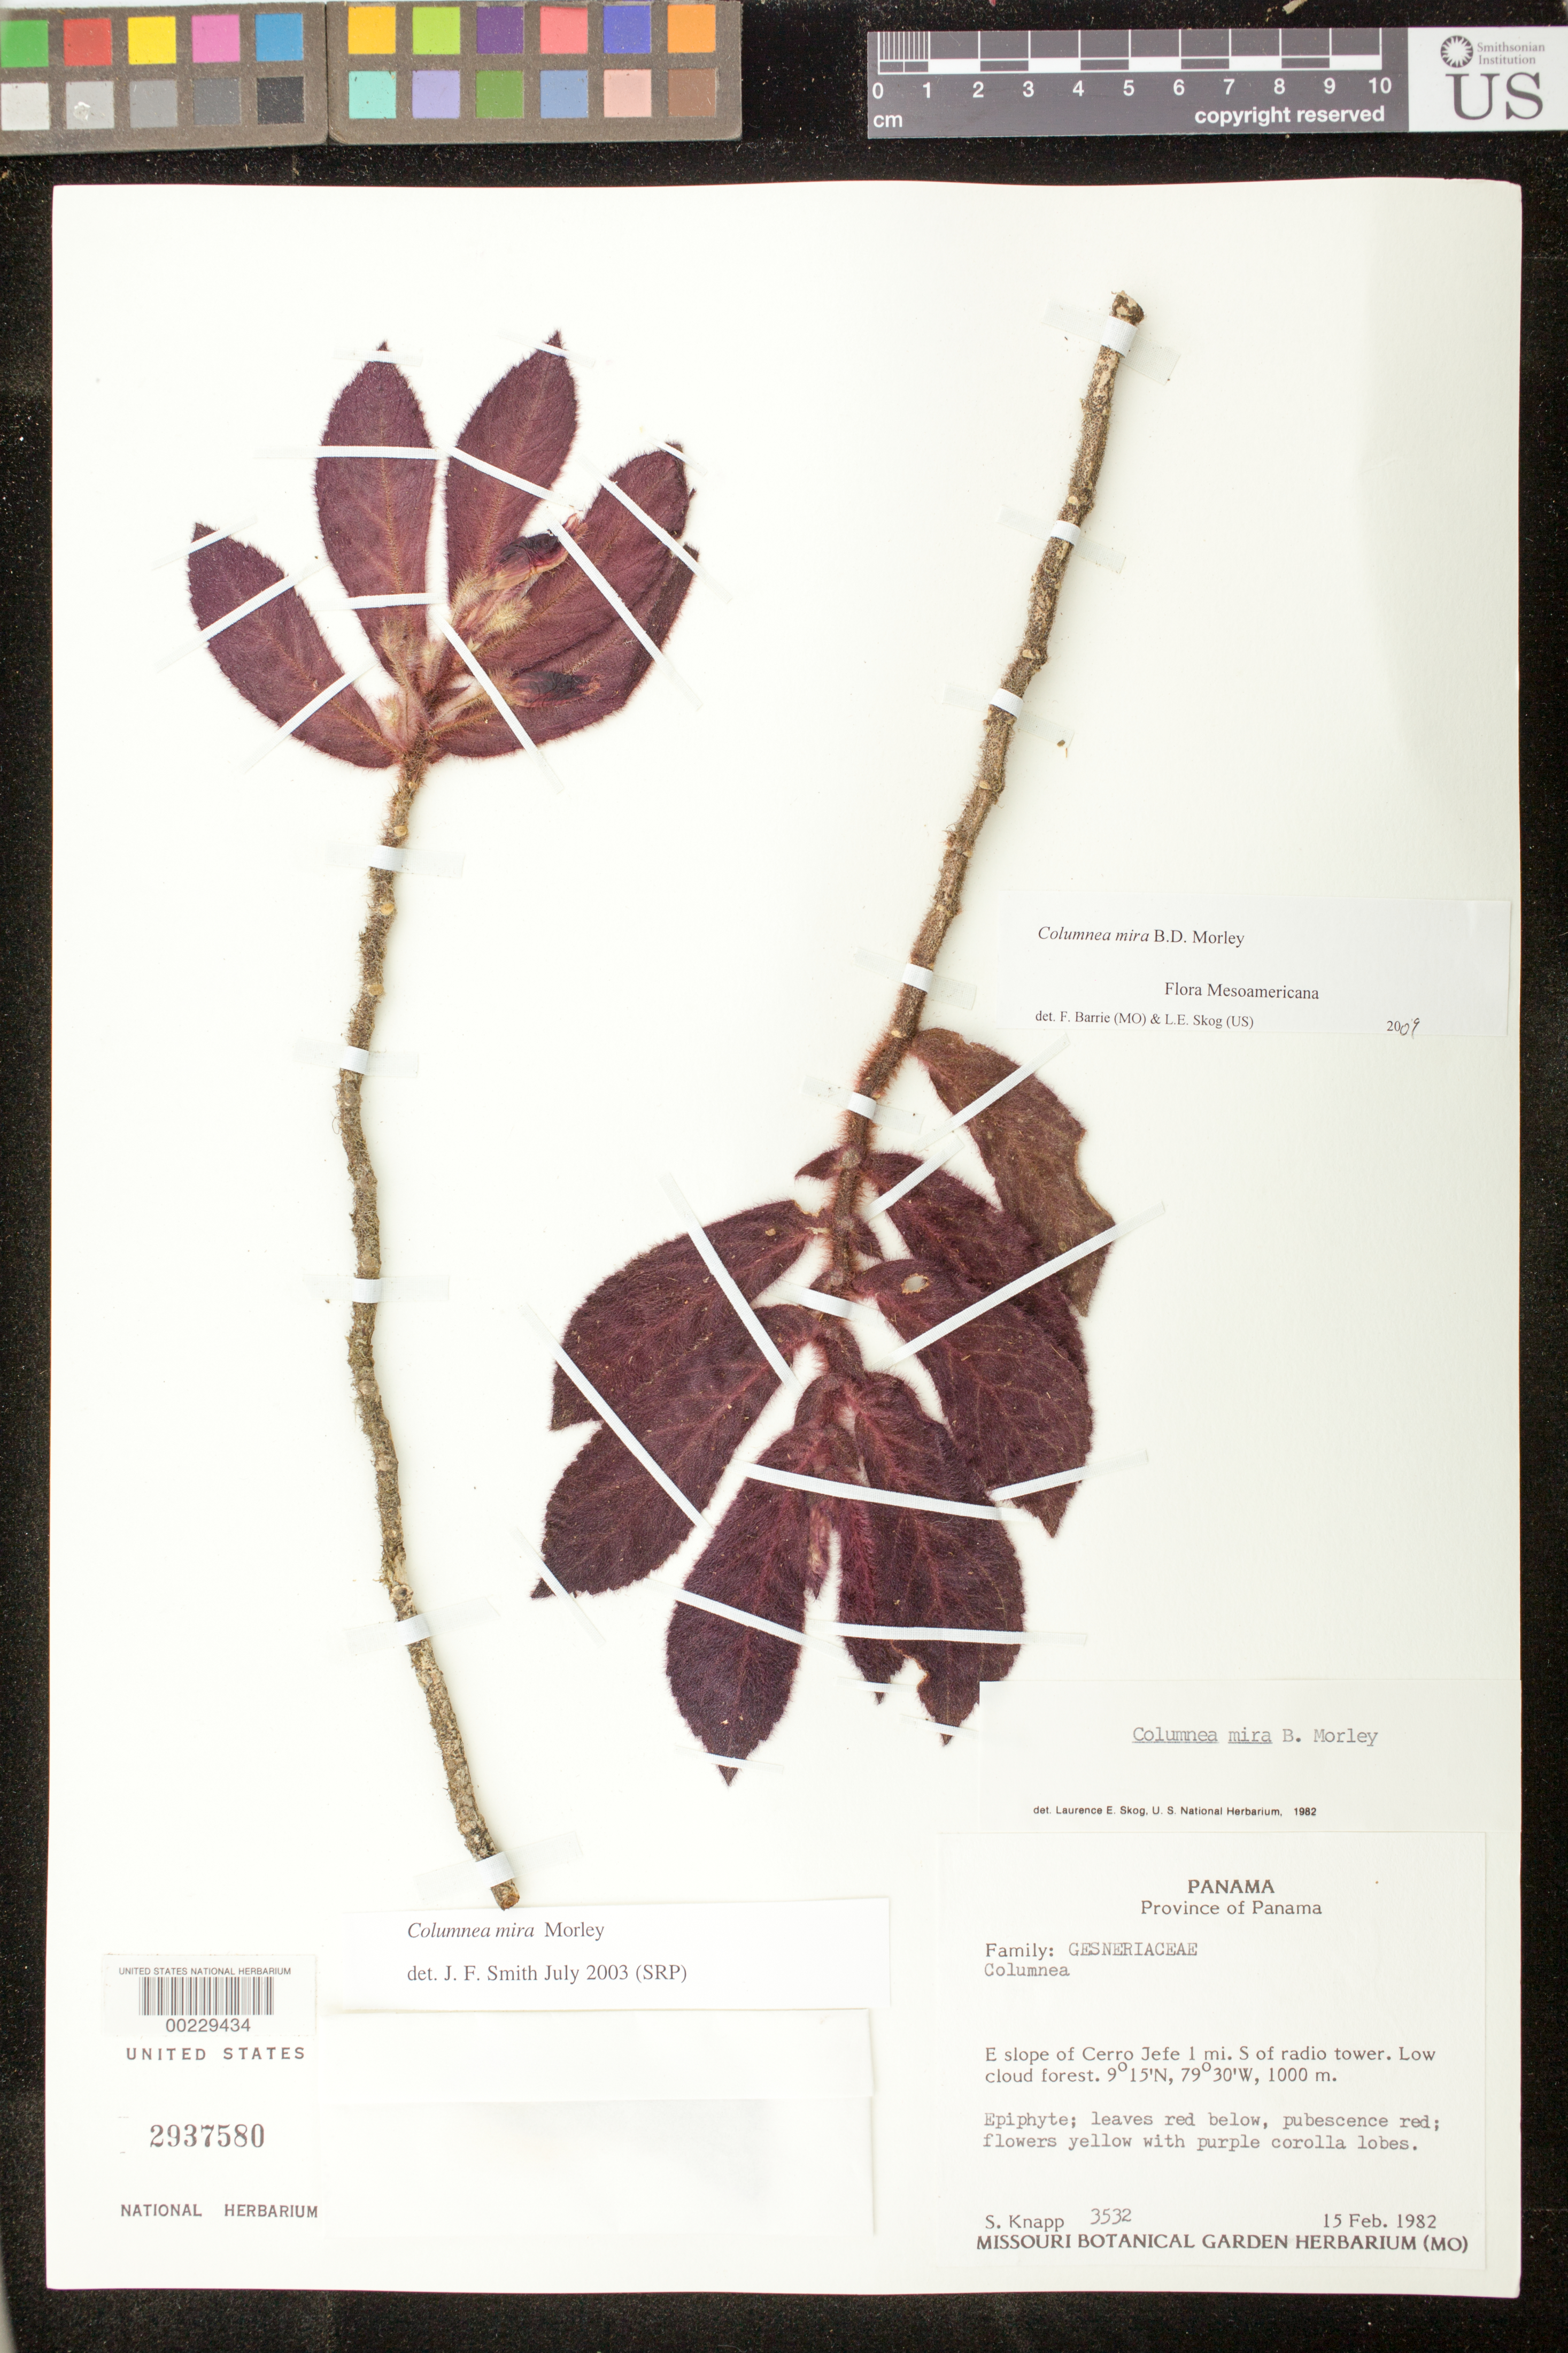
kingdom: Plantae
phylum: Tracheophyta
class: Magnoliopsida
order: Lamiales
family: Gesneriaceae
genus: Columnea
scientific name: Columnea mira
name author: B.D. Morley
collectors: S. Knapp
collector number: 3532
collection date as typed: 15 Feb 1982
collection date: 1982-02-15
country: Panama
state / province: Panamá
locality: E slope of Cerro Jefe 1 mi S of Radio tower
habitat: Low cloud forest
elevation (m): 1000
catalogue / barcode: US 2937580